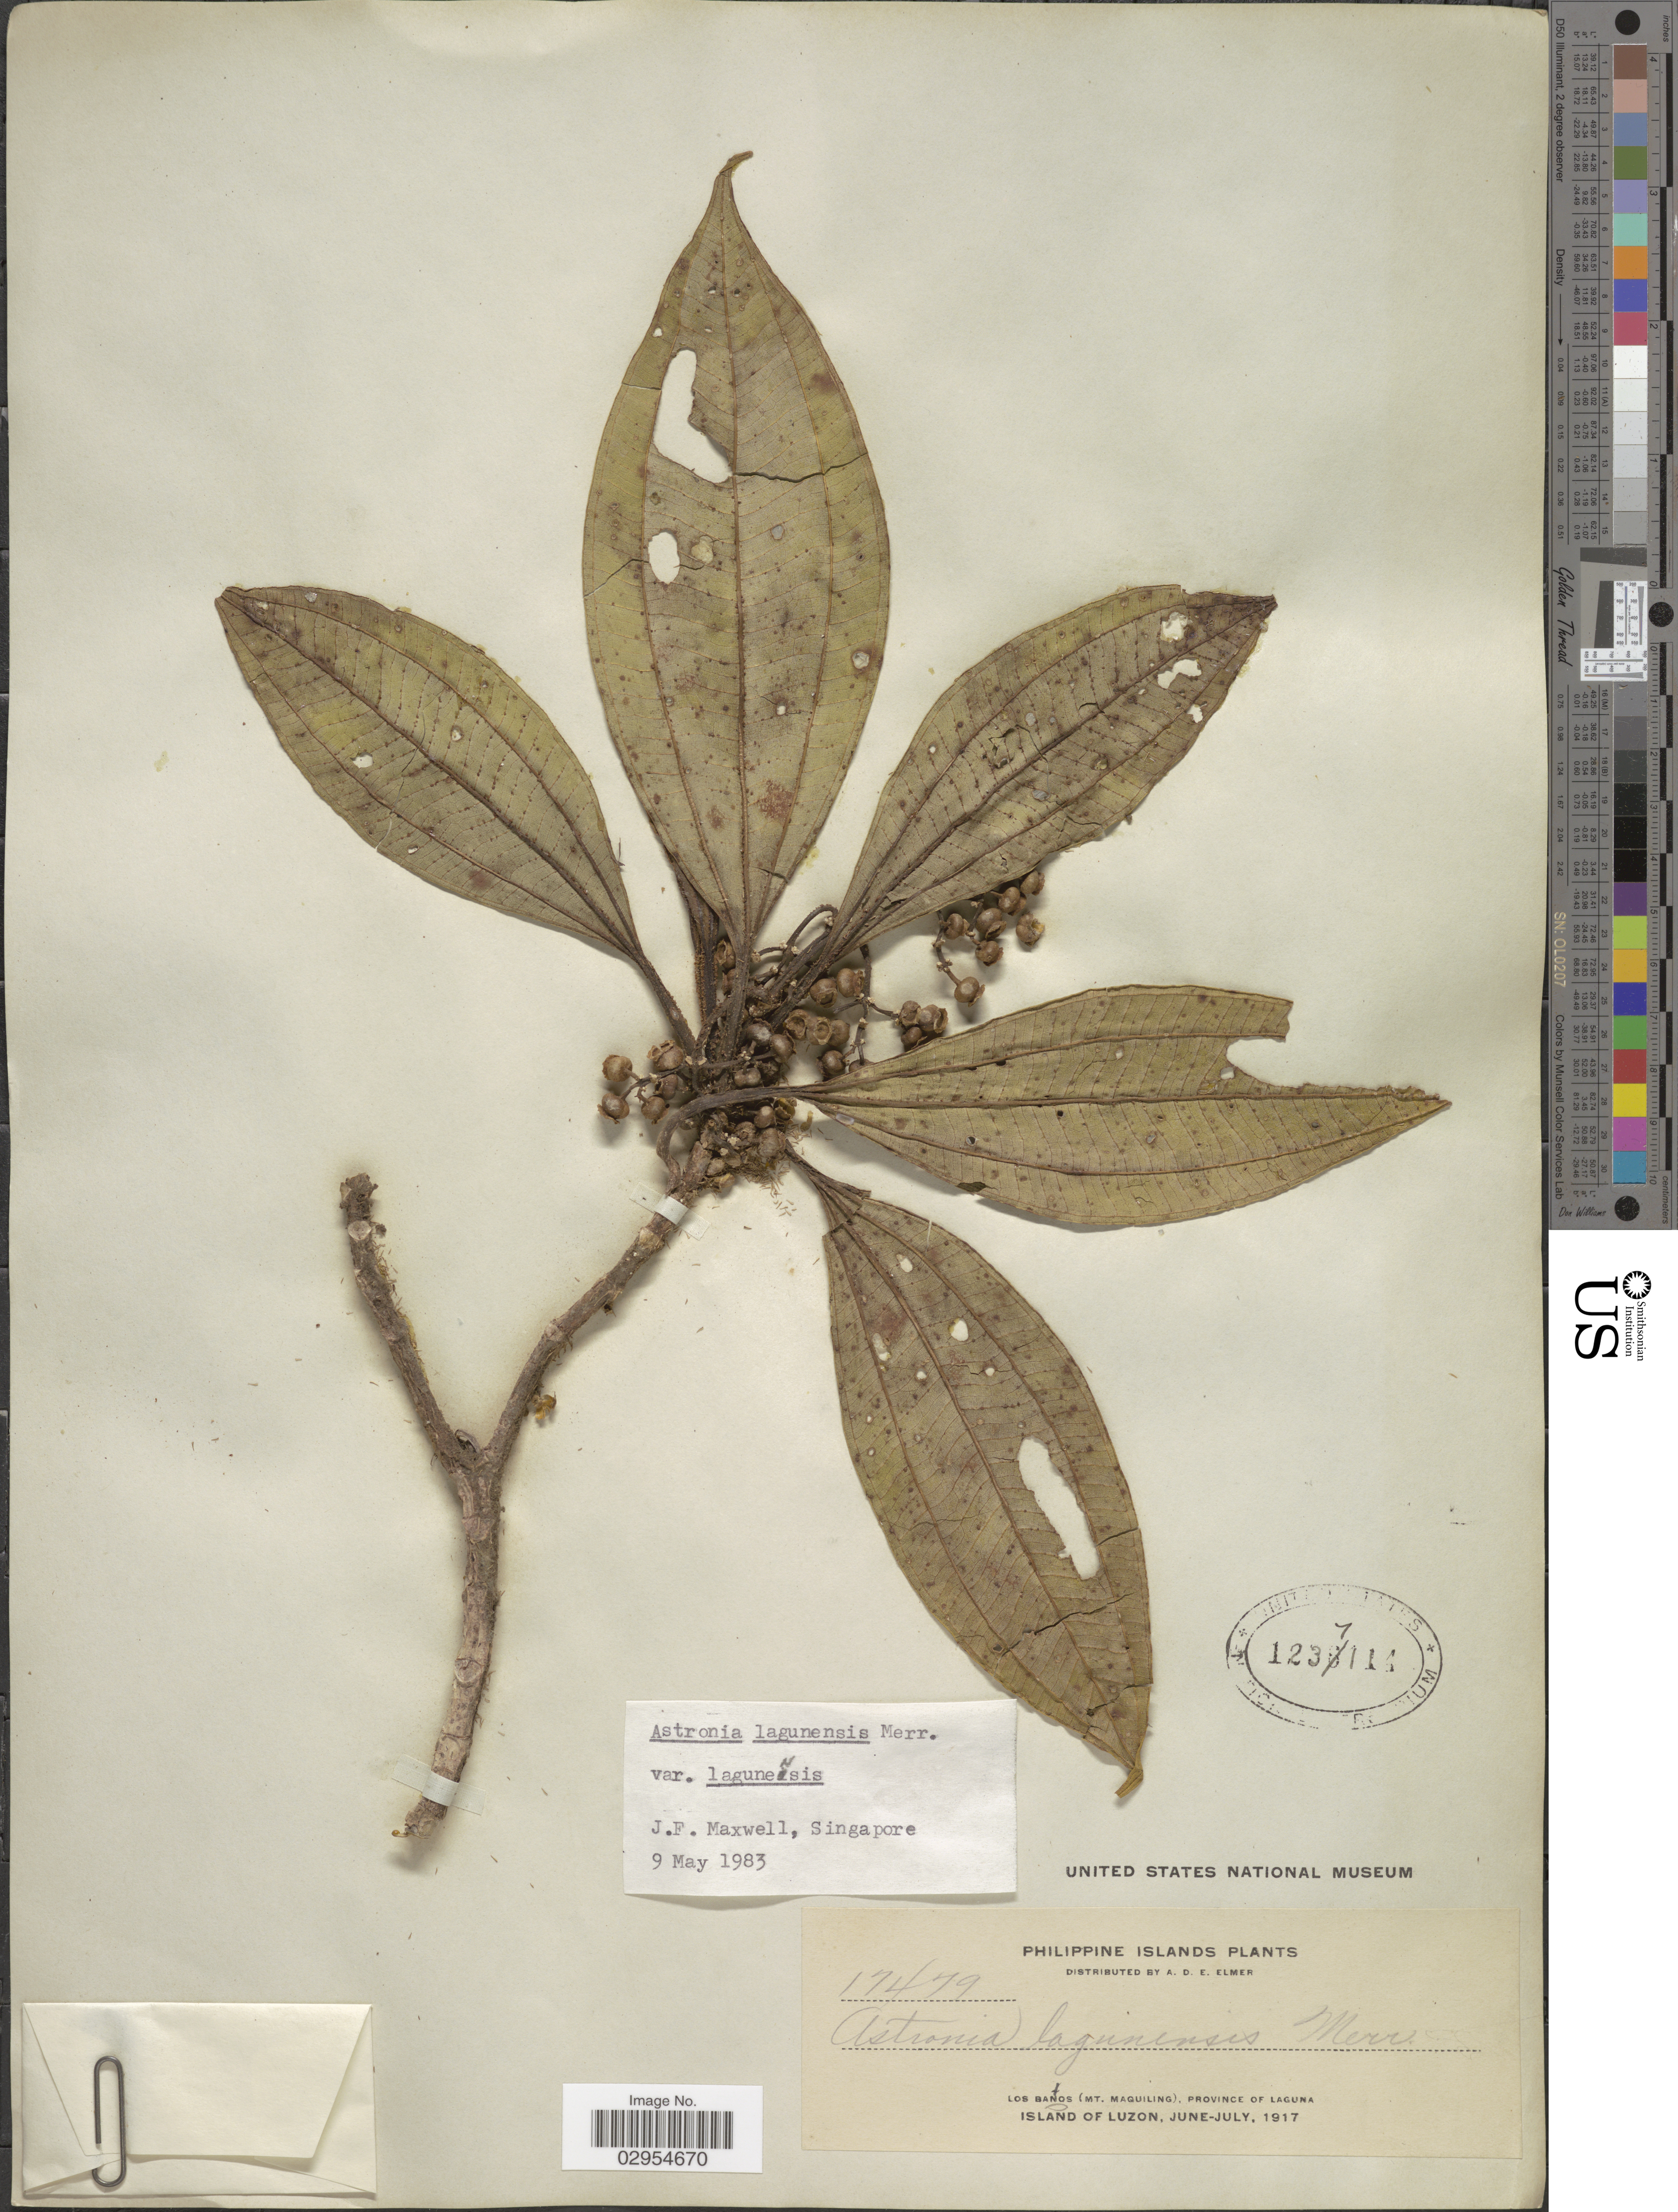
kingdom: Plantae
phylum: Tracheophyta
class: Magnoliopsida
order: Myrtales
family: Melastomataceae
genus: Astronia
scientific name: Astronia lagunensis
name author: Merr.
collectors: A. D. E. Elmer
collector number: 17479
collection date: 1917-06/1917-07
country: Philippines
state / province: Calabarzon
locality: Los Baños (Mt. Maquiling), Province of Laguna. Island of Luzon.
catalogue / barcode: US 1237114